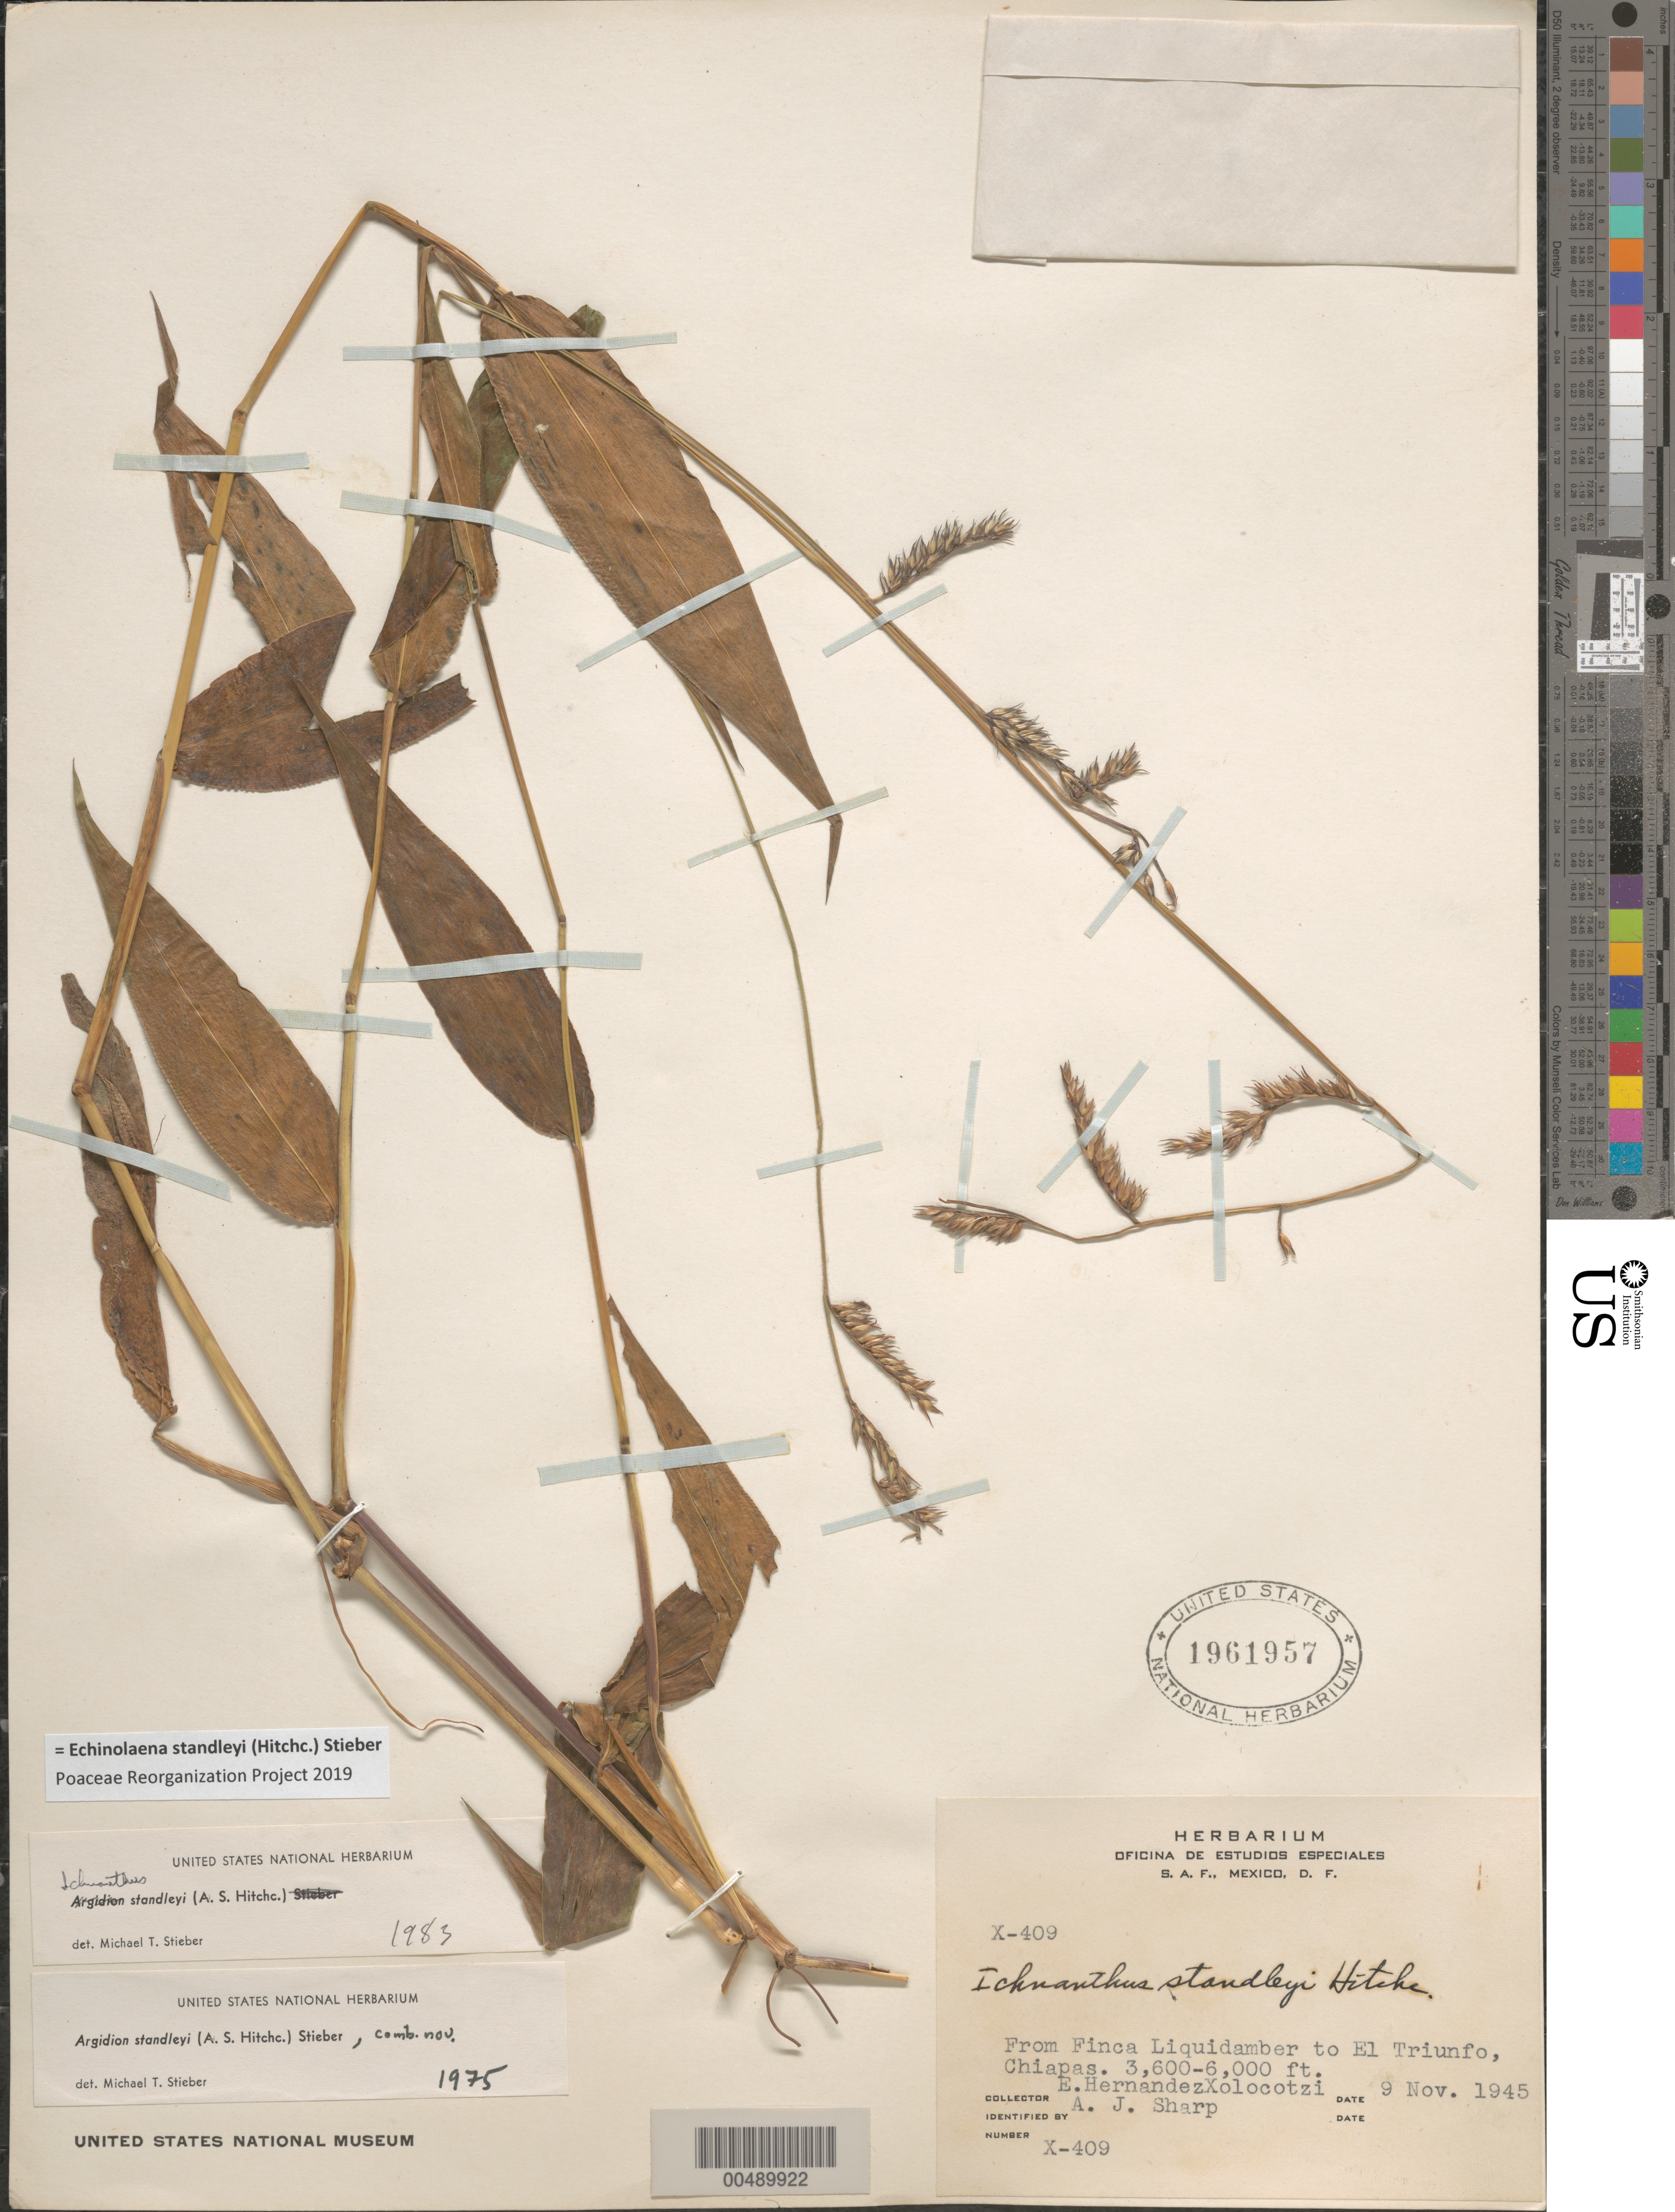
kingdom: Plantae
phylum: Tracheophyta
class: Liliopsida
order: Poales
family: Poaceae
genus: Echinolaena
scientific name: Echinolaena standleyi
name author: (Hitchc.) Stieber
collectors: E. I. Hernández-X. & A. J. Sharp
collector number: X-409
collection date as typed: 9 Nov 1945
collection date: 1945-11-09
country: Mexico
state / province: Chiapas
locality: From Finca Liquidamber to El Triunfo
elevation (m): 1097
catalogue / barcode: US 1961657